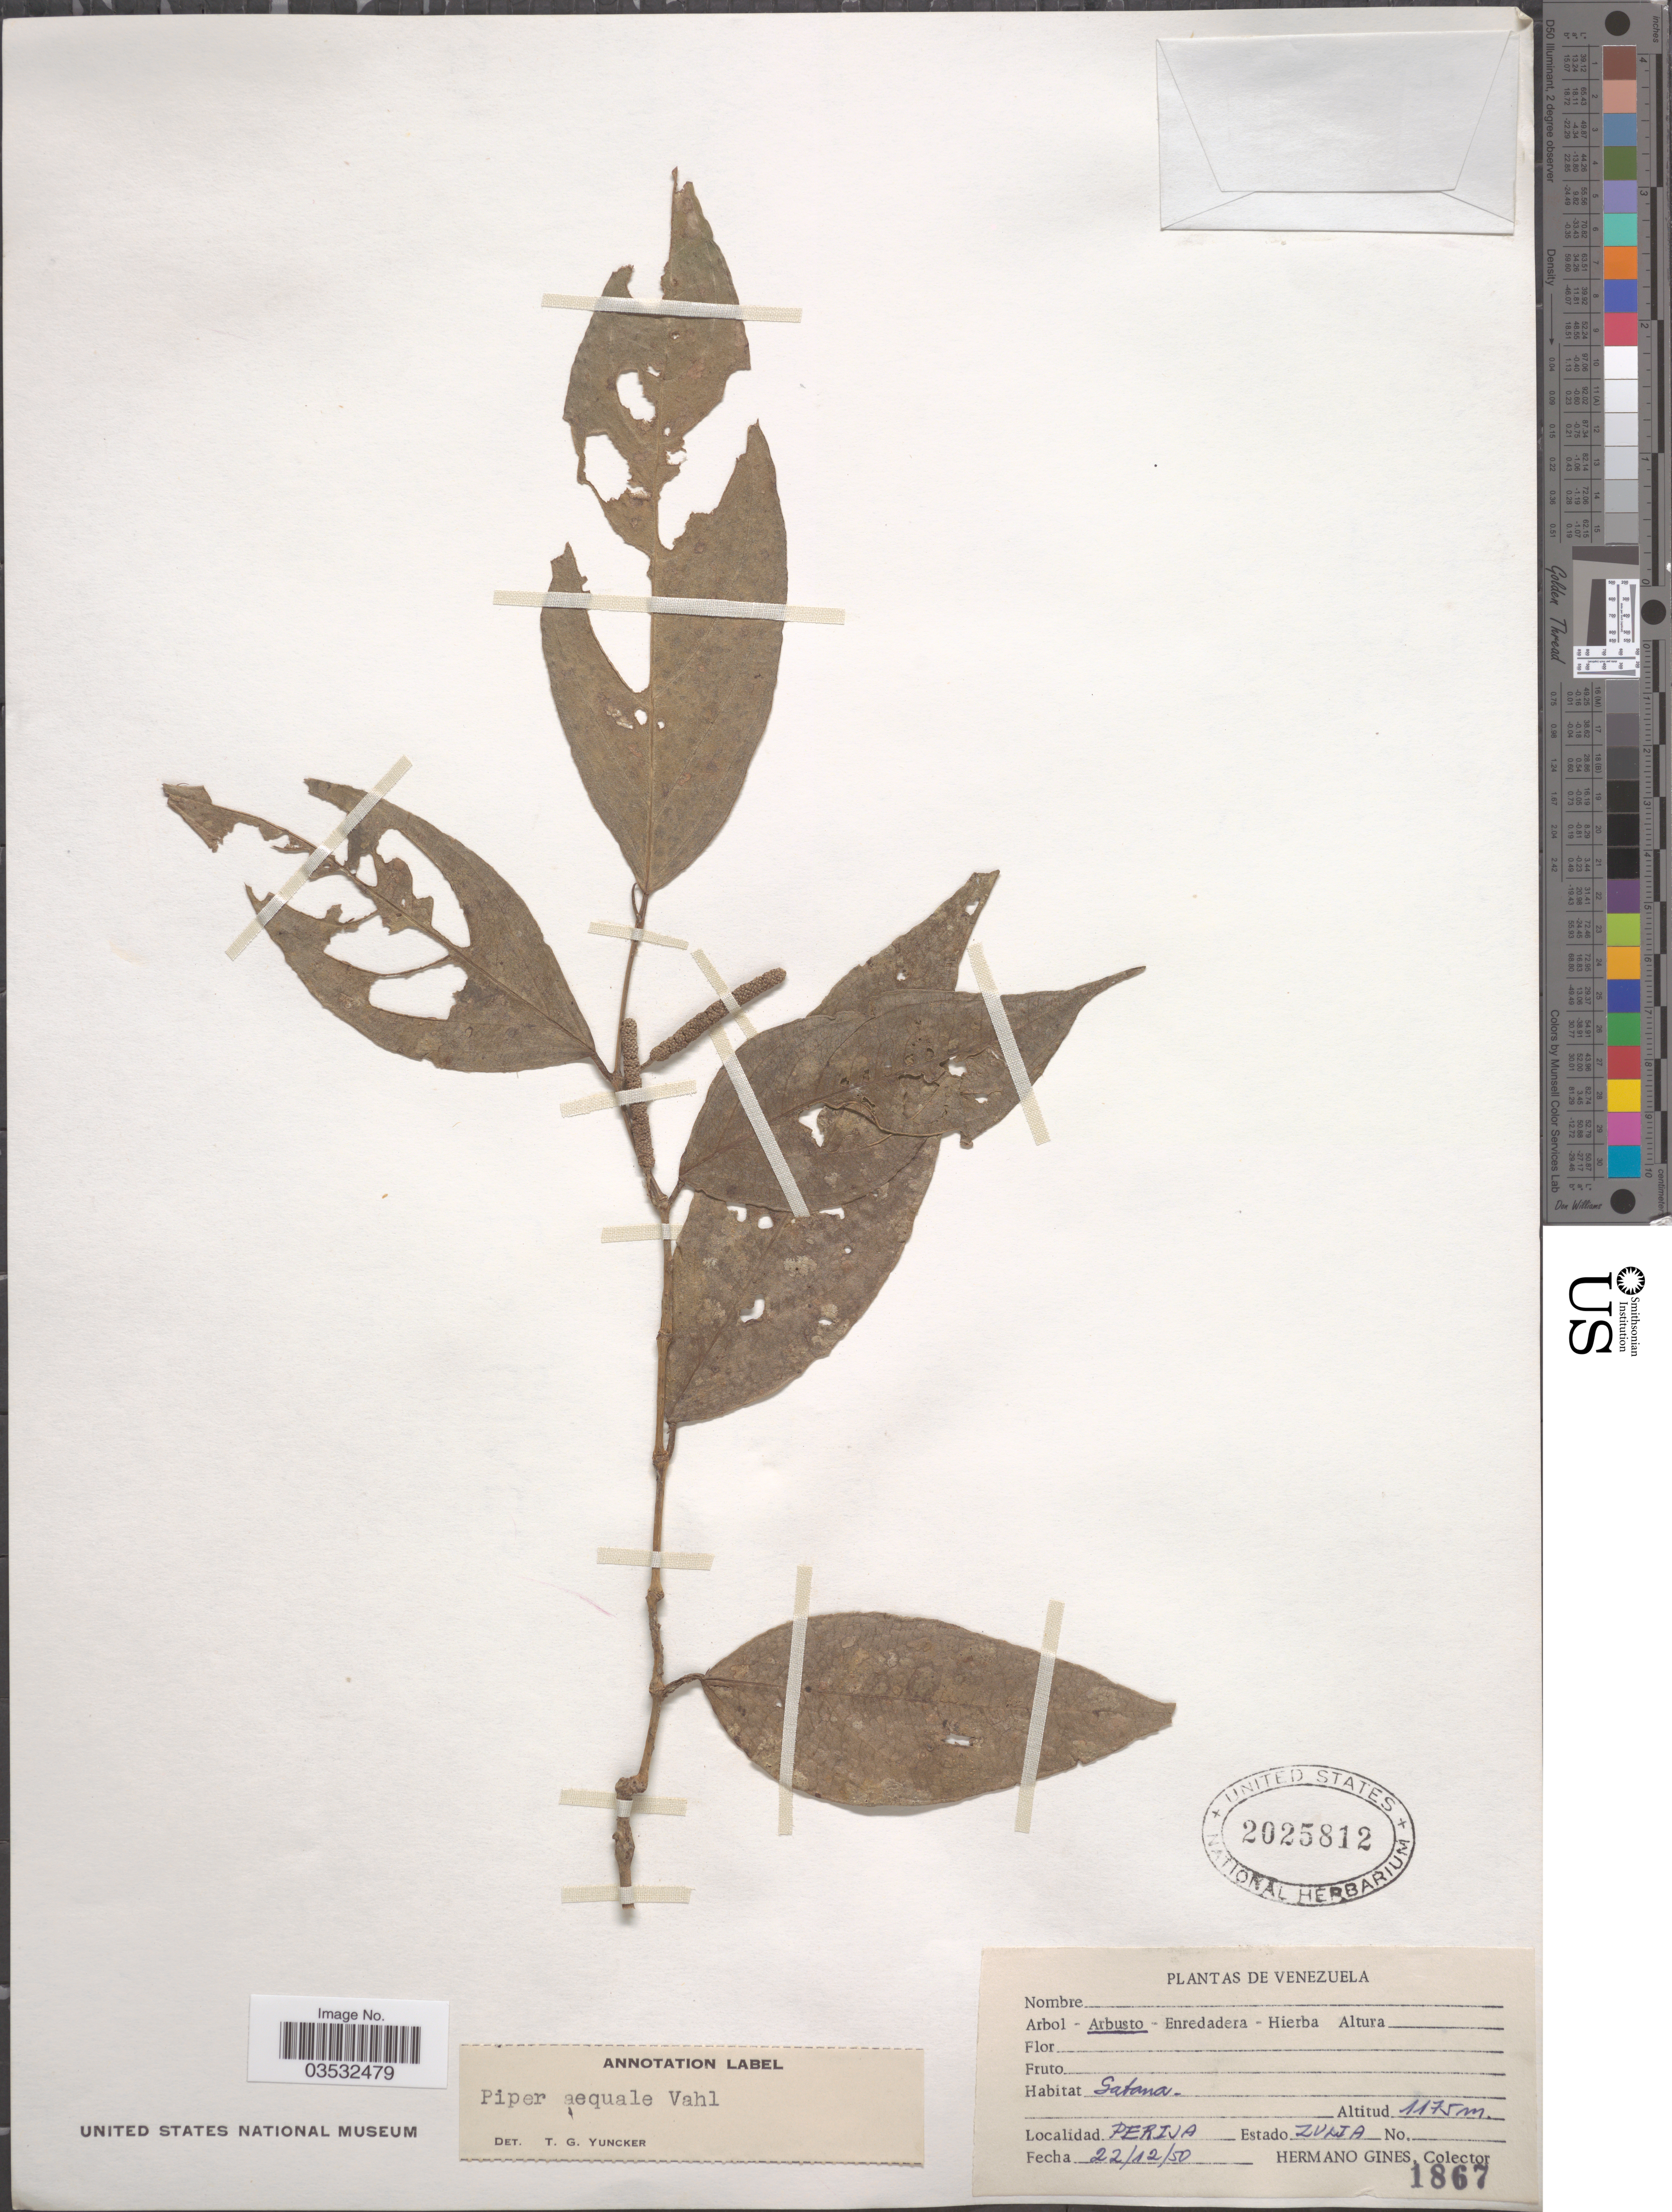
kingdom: Plantae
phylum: Tracheophyta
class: Magnoliopsida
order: Piperales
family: Piperaceae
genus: Piper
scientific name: Piper aequale var. aequale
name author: Vahl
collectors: Bro. Gines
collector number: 1867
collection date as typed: Transcribed d/m/y: 22/12/50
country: Venezuela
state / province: Zulia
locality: Perija.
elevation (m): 1175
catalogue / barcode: US 2025812